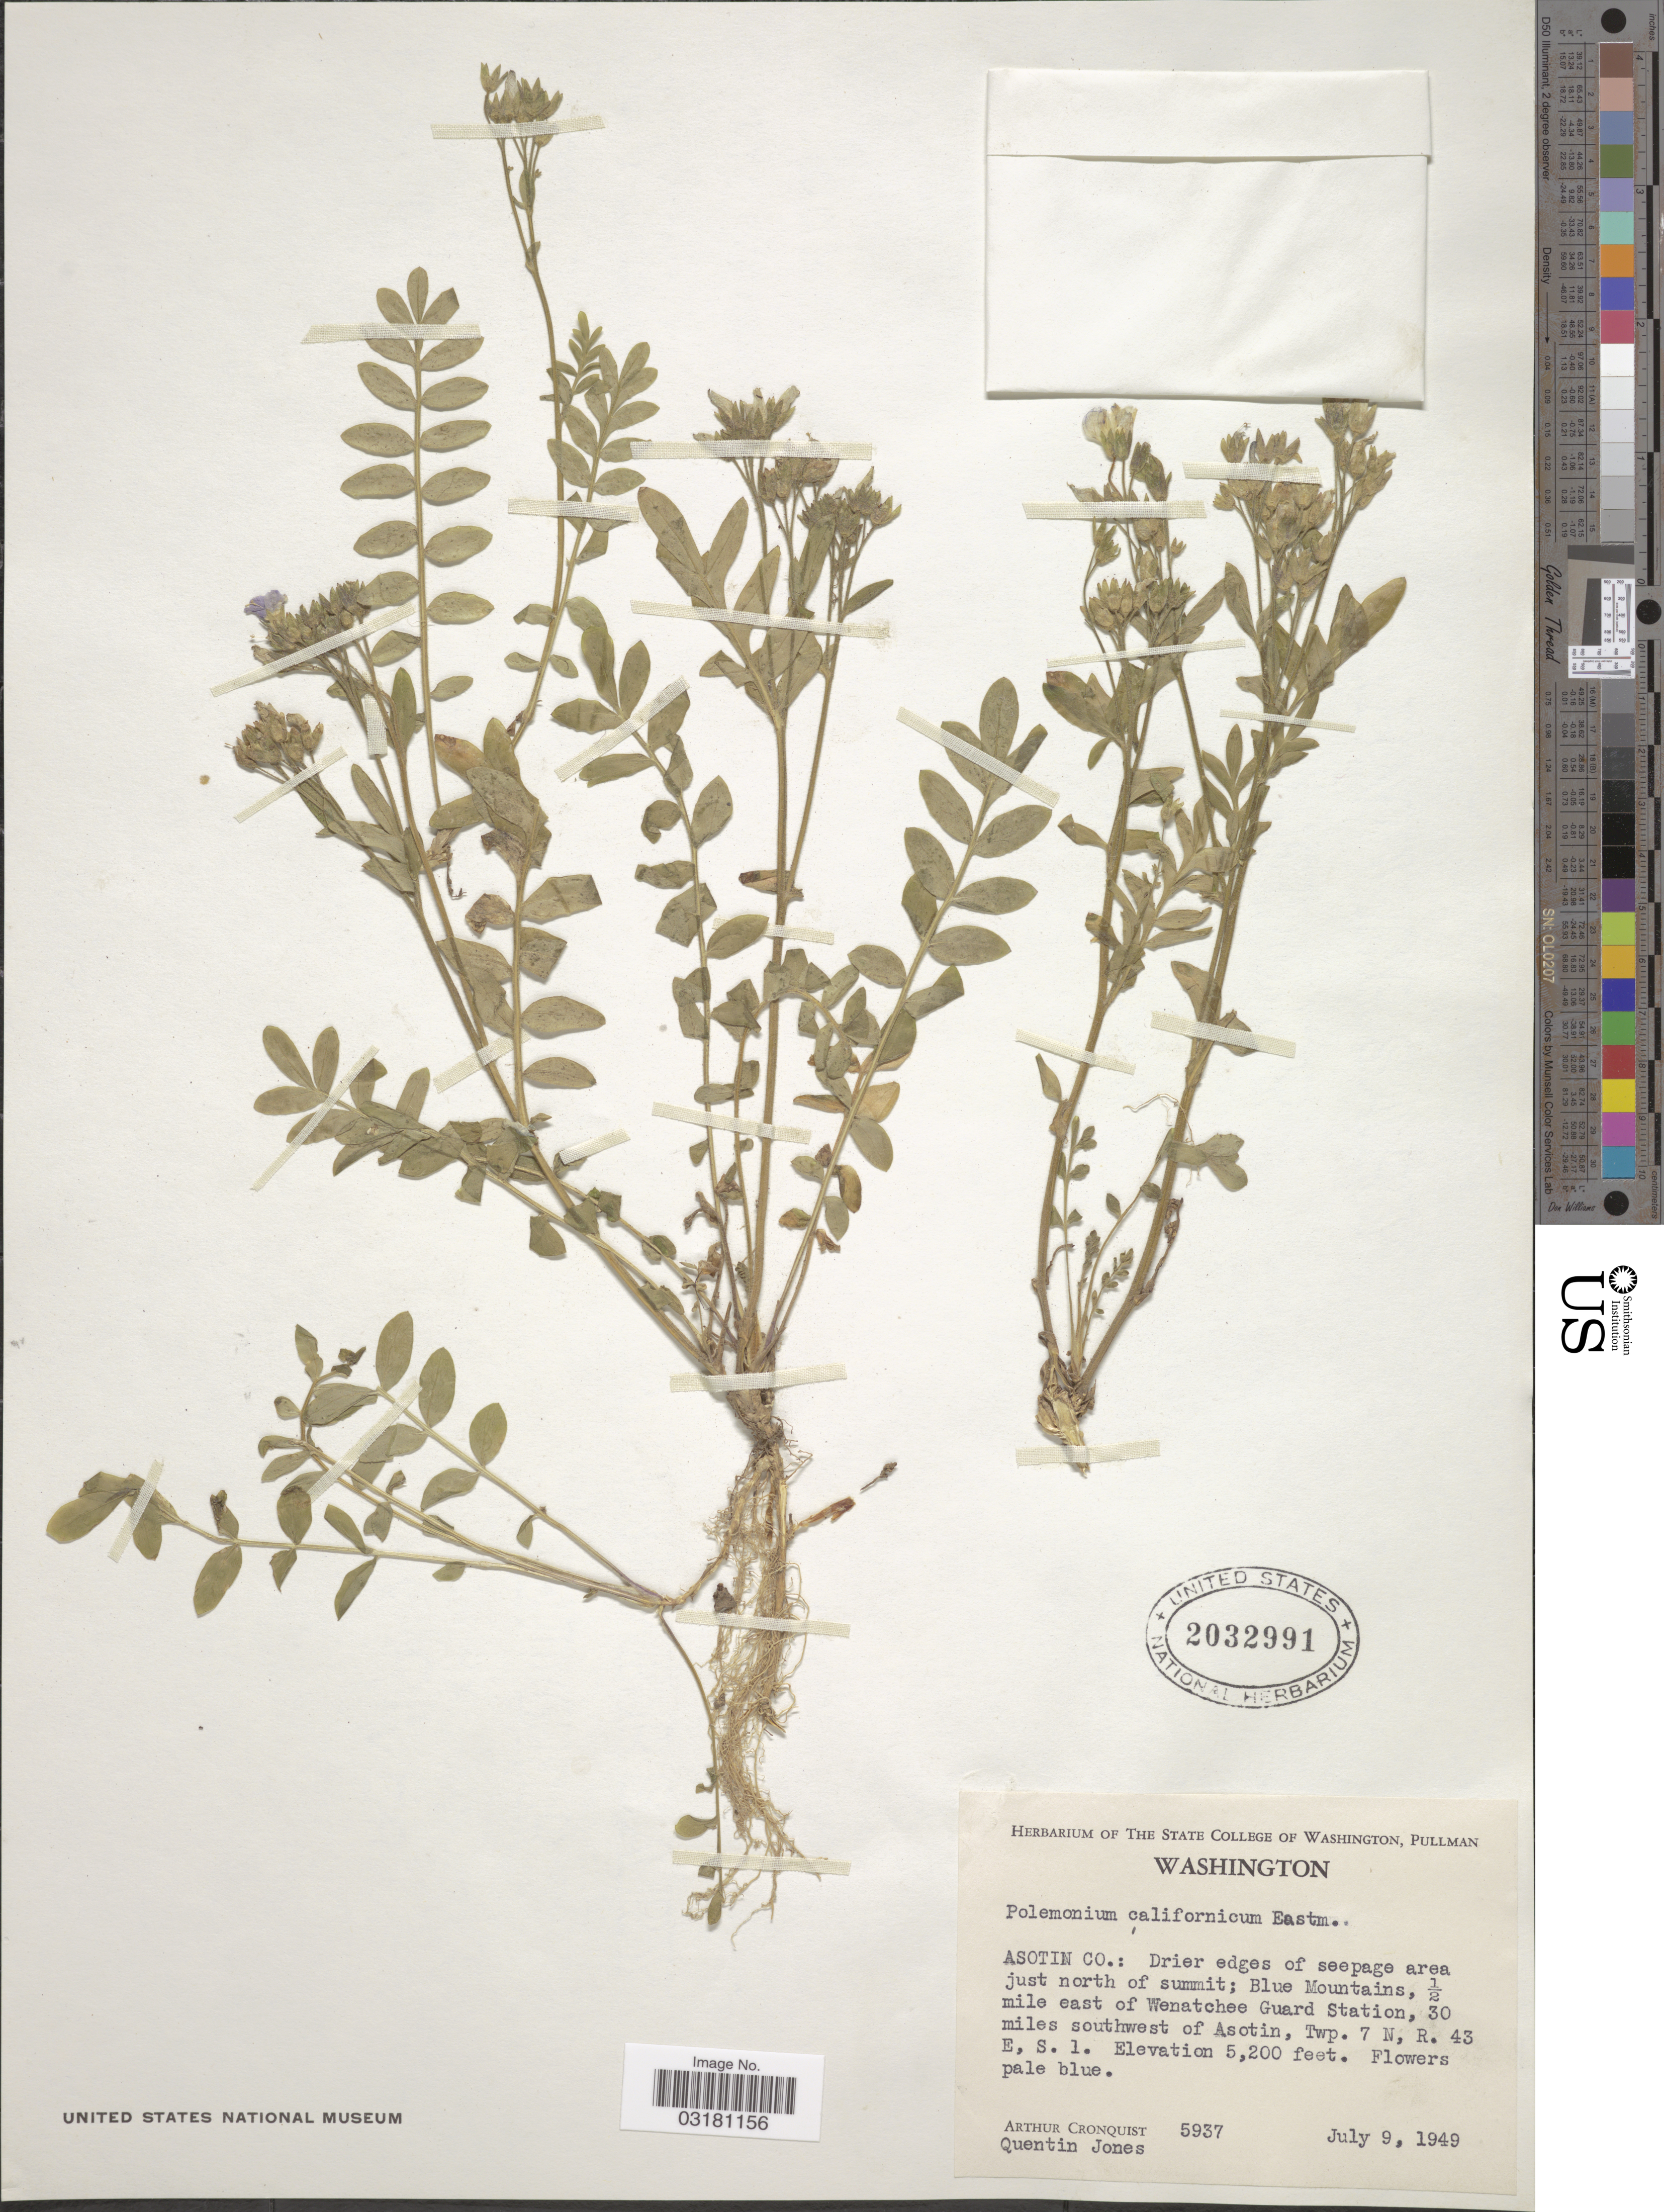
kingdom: Plantae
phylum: Tracheophyta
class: Magnoliopsida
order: Ericales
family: Polemoniaceae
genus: Polemonium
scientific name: Polemonium californicum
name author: Eastw.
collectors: A. J. Cronquist & Q. Jones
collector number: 5937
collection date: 1949-07-09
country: United States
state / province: Washington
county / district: Asotin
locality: Asotin Co.: Drier edges of seepage area just north of summit; Blue Mountains, ½ mile east of Wenatchee Guard Station, 30 miles southwest of Asotin, Twp. 7N, R43E, S1.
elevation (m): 1585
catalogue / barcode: US 2032991